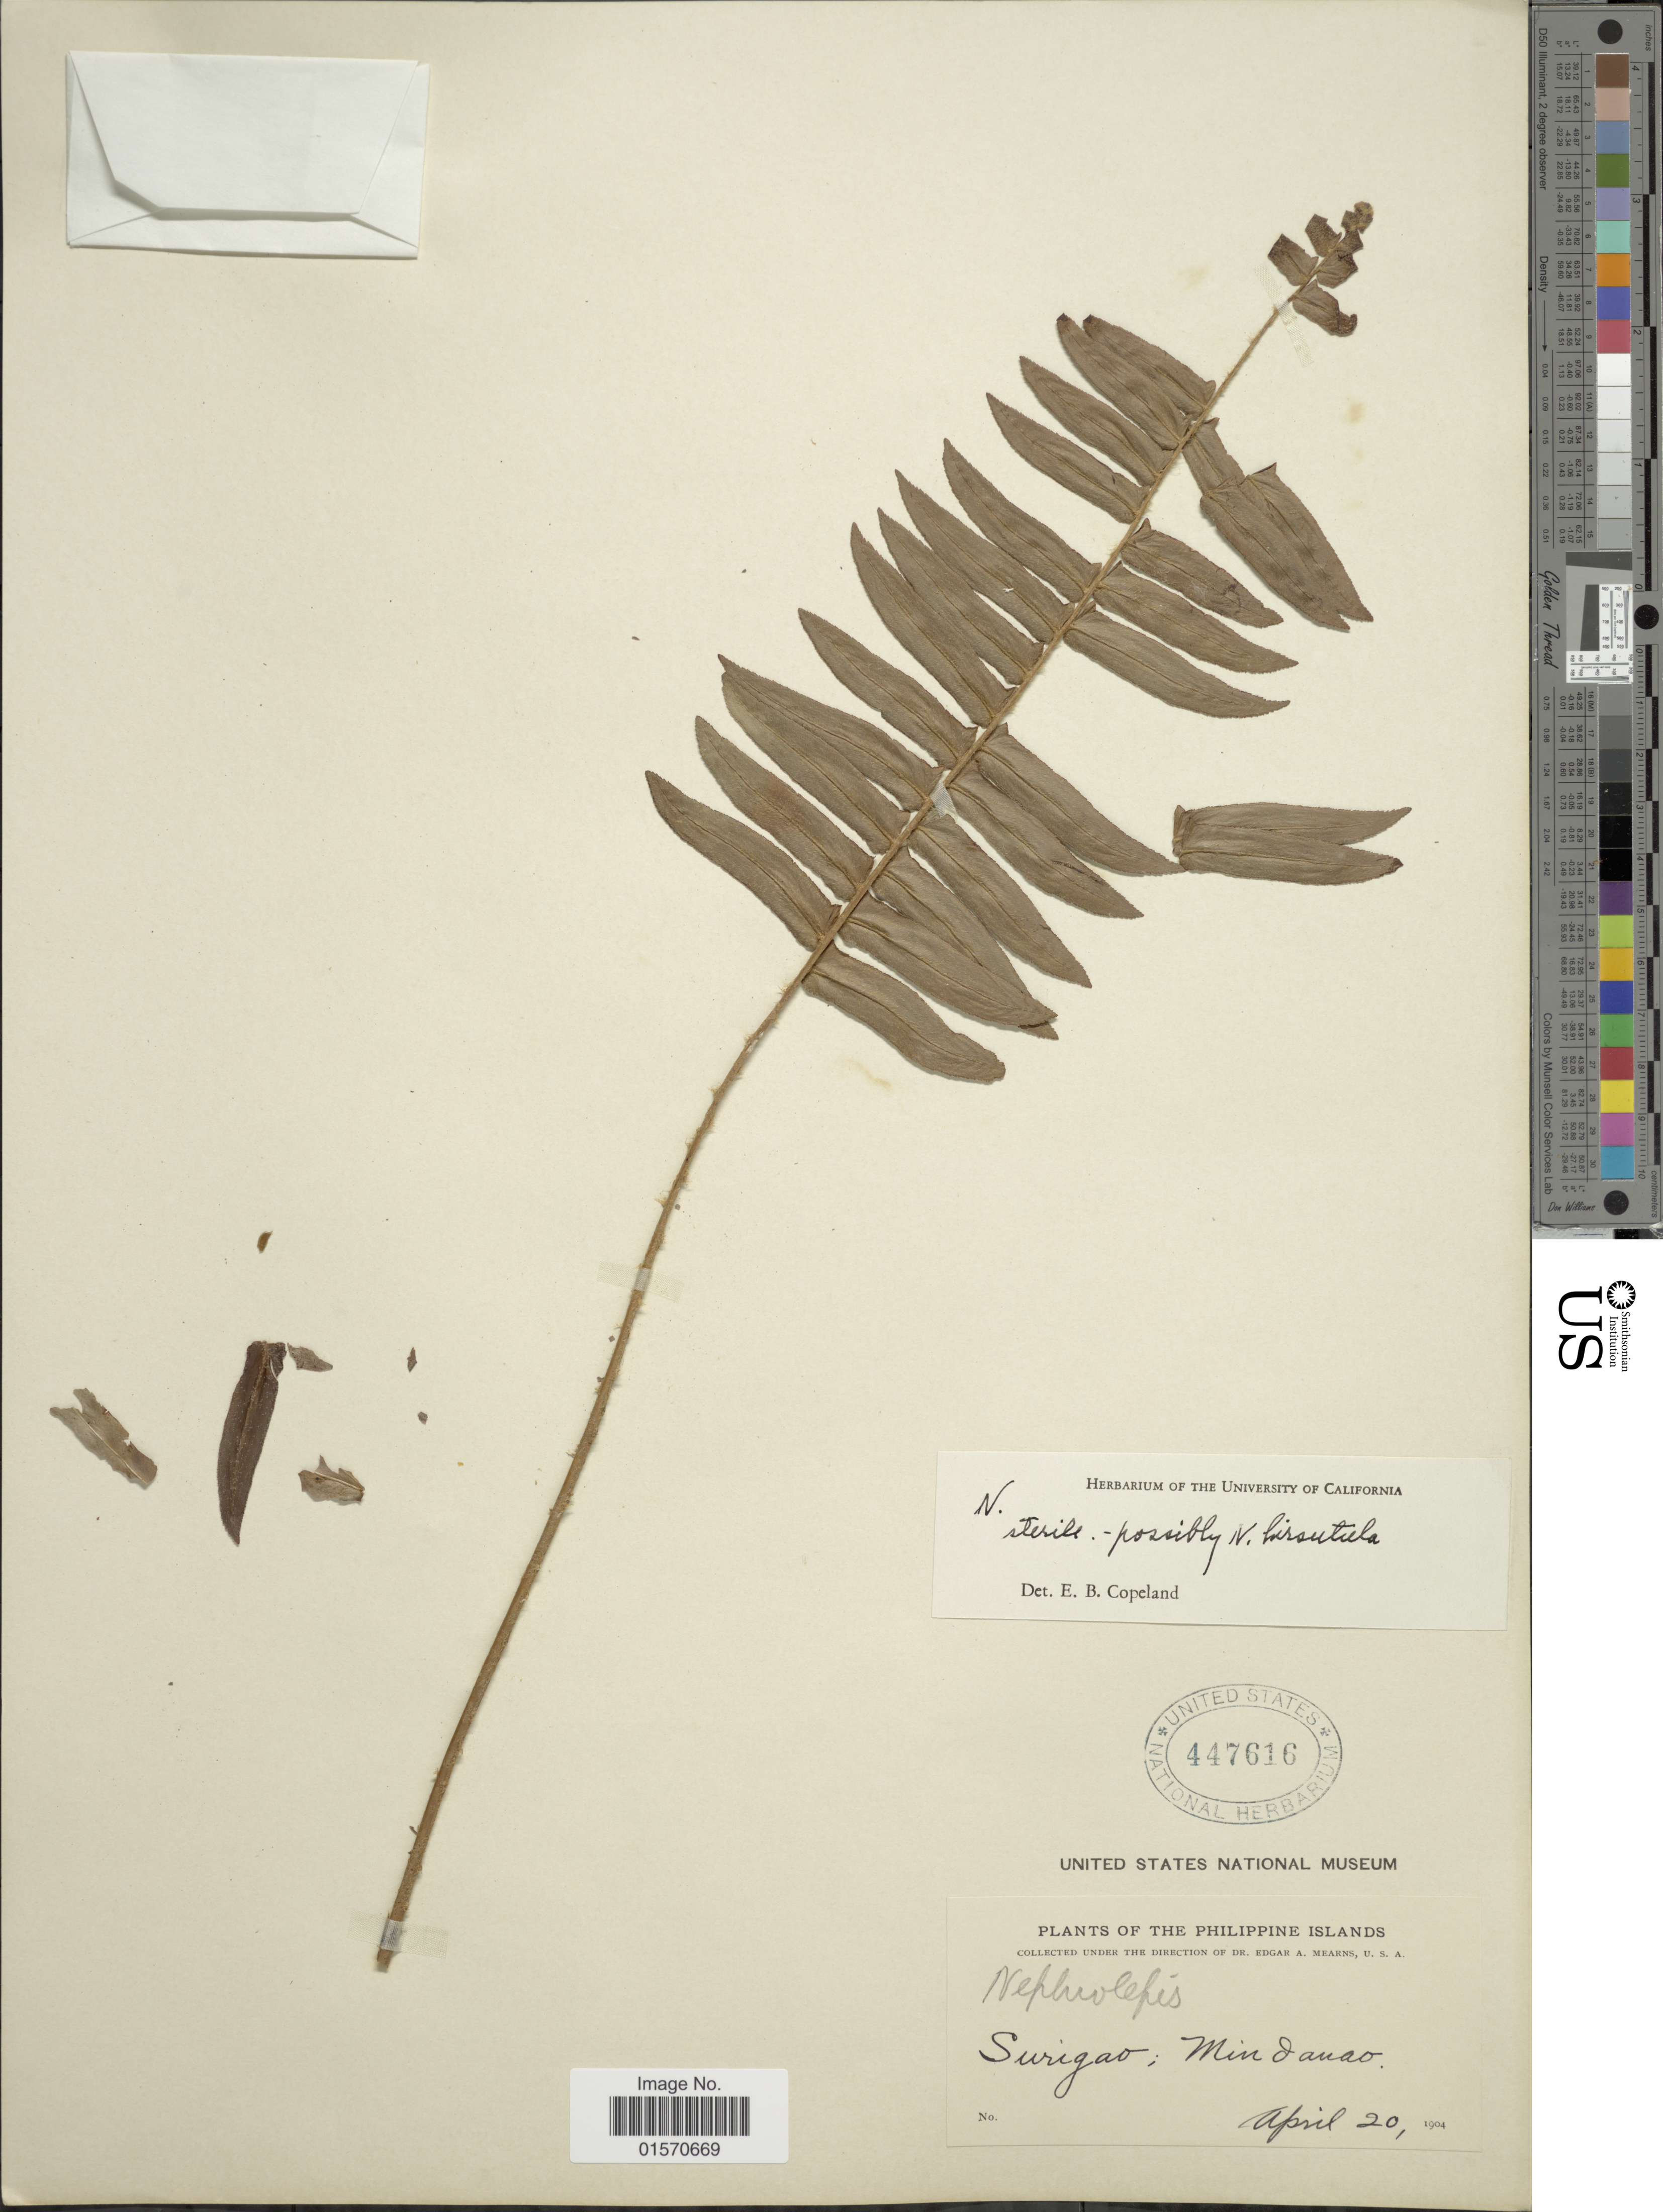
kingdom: Plantae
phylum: Tracheophyta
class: Polypodiopsida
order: Polypodiales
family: Nephrolepidaceae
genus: Nephrolepis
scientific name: Nephrolepis multiflora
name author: (Roxb.) F.M. Jarrett ex C.V. Morton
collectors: E. A. Mearns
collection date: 1904-04-20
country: Philippines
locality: Philippine Islands, Surigao, Mindanao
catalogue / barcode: US 447616